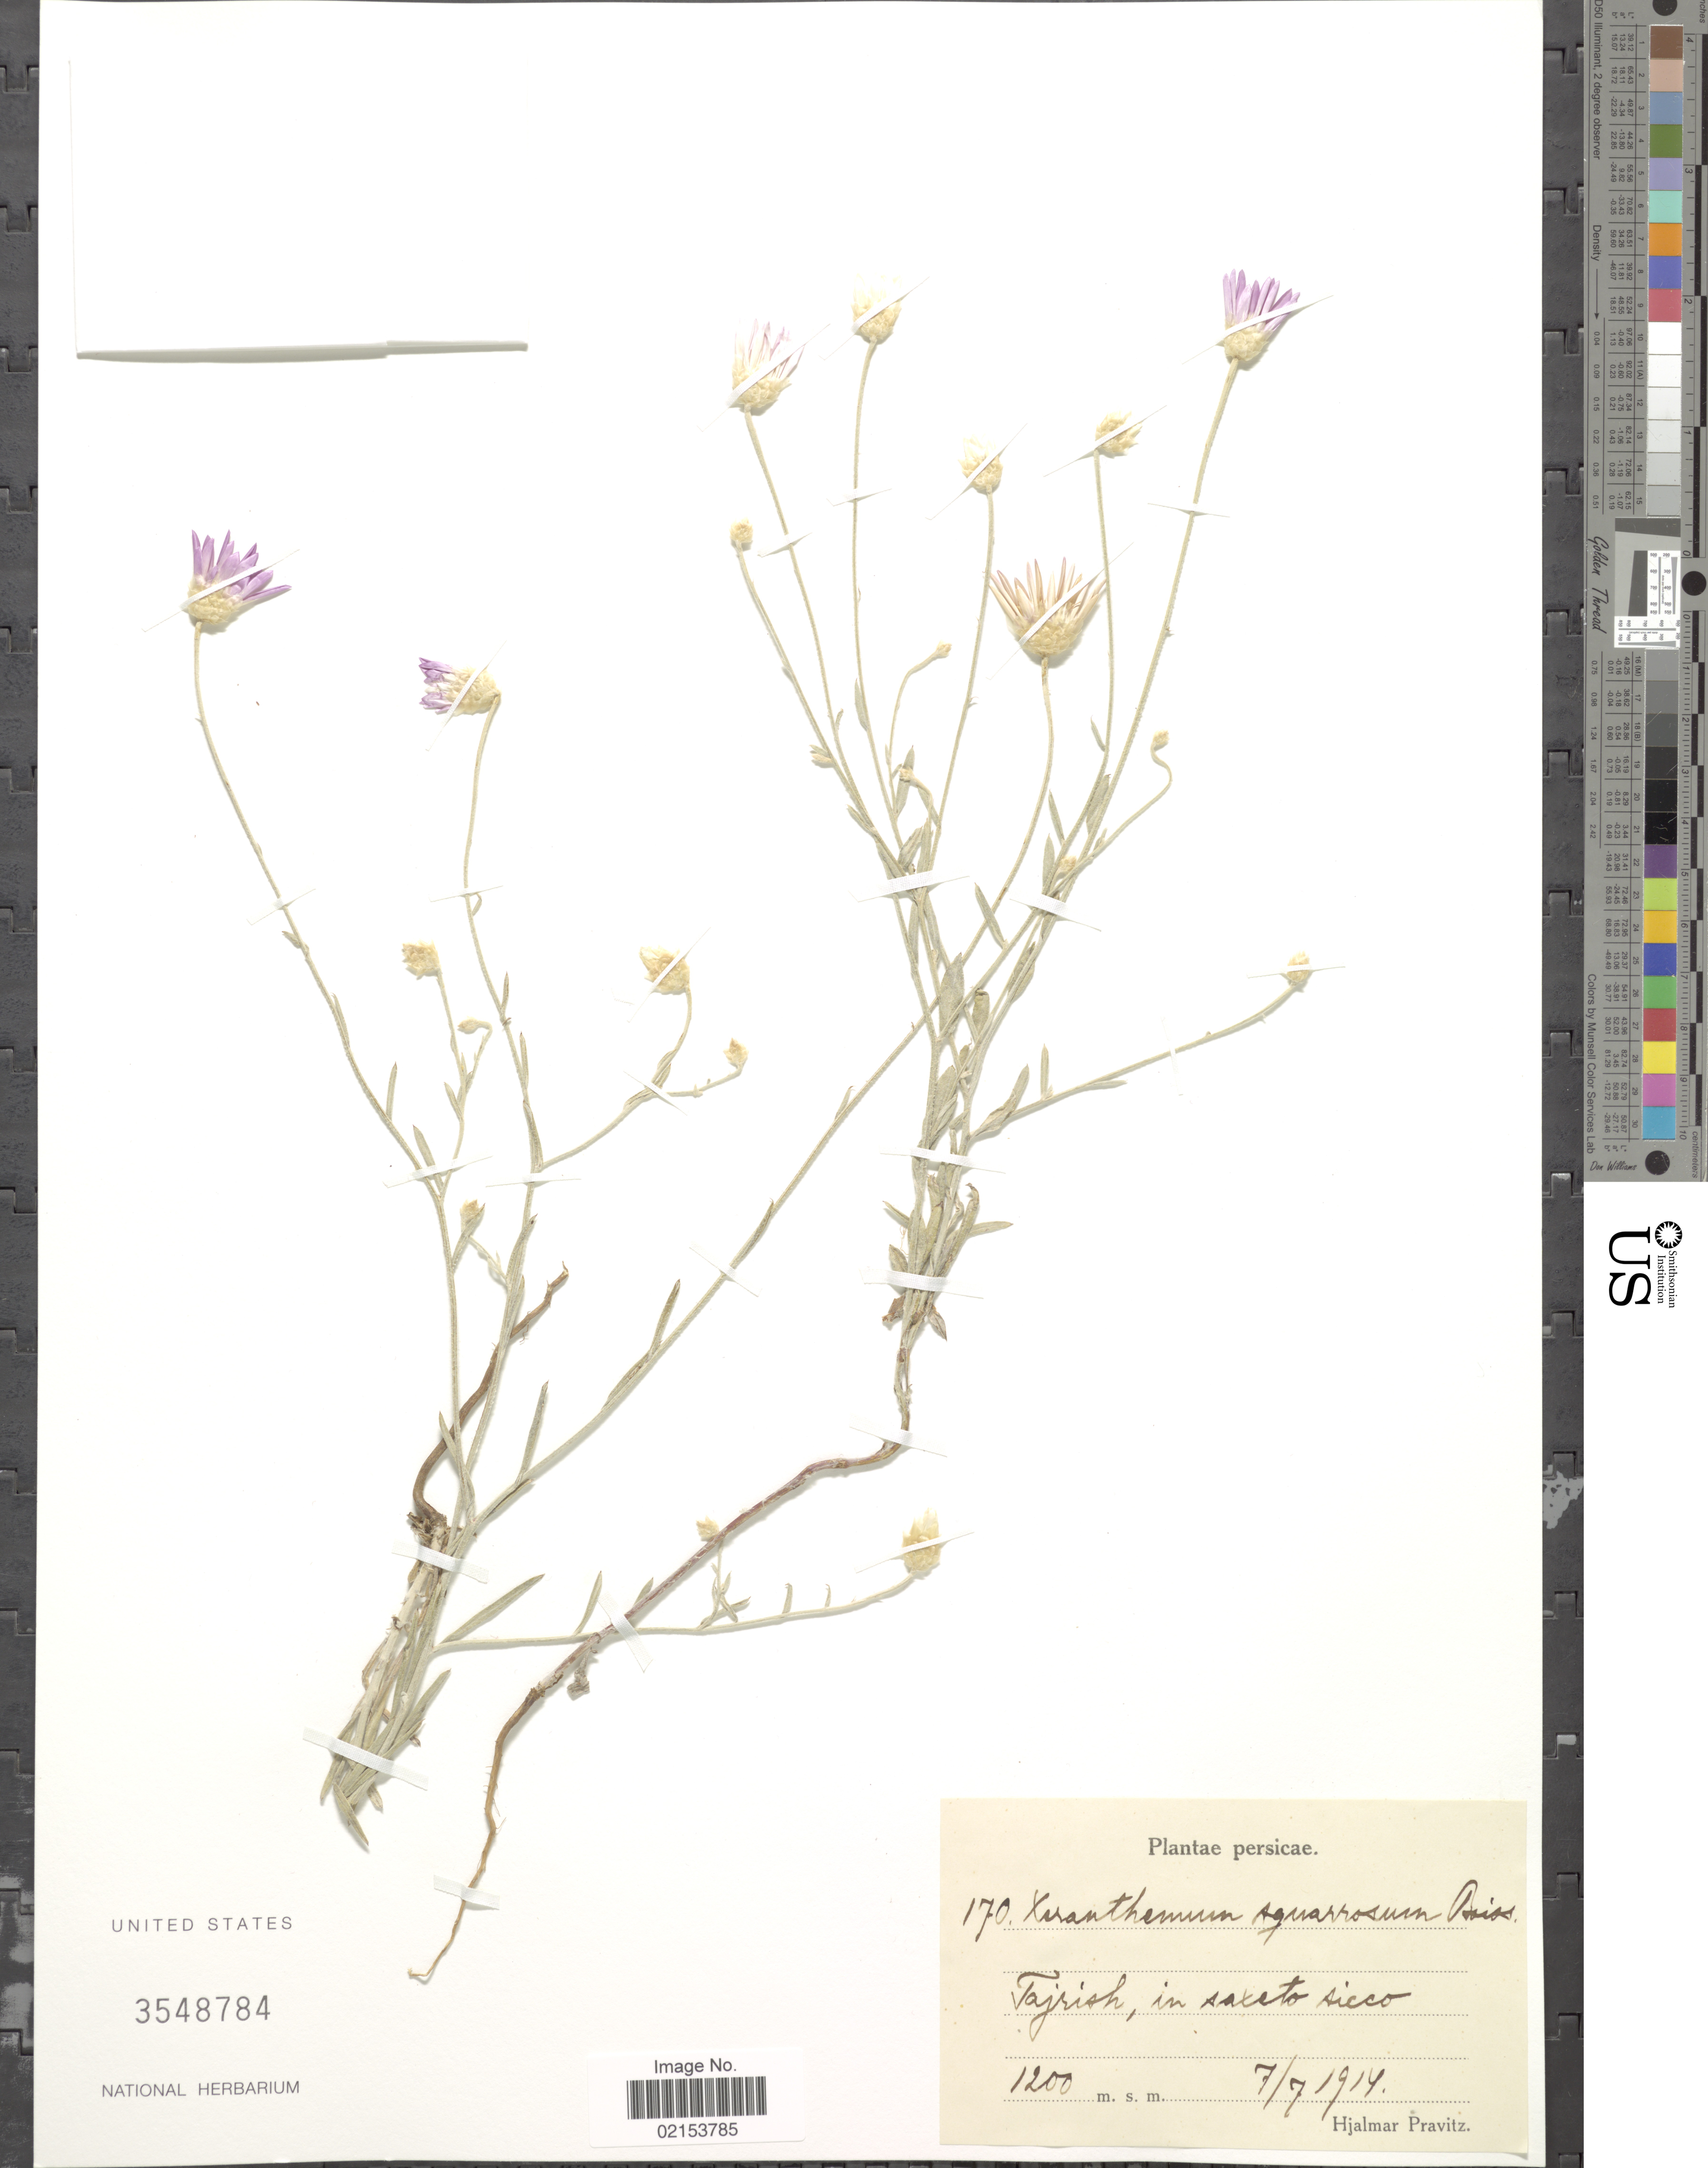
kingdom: Plantae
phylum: Tracheophyta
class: Magnoliopsida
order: Asterales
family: Asteraceae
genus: Xeranthemum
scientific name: Xeranthemum squarrosum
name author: Boiss.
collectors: H. Pravitz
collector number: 170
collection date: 1915-07-07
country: Iran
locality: Persicae. Tayrish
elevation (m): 1200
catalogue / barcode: US 3548784